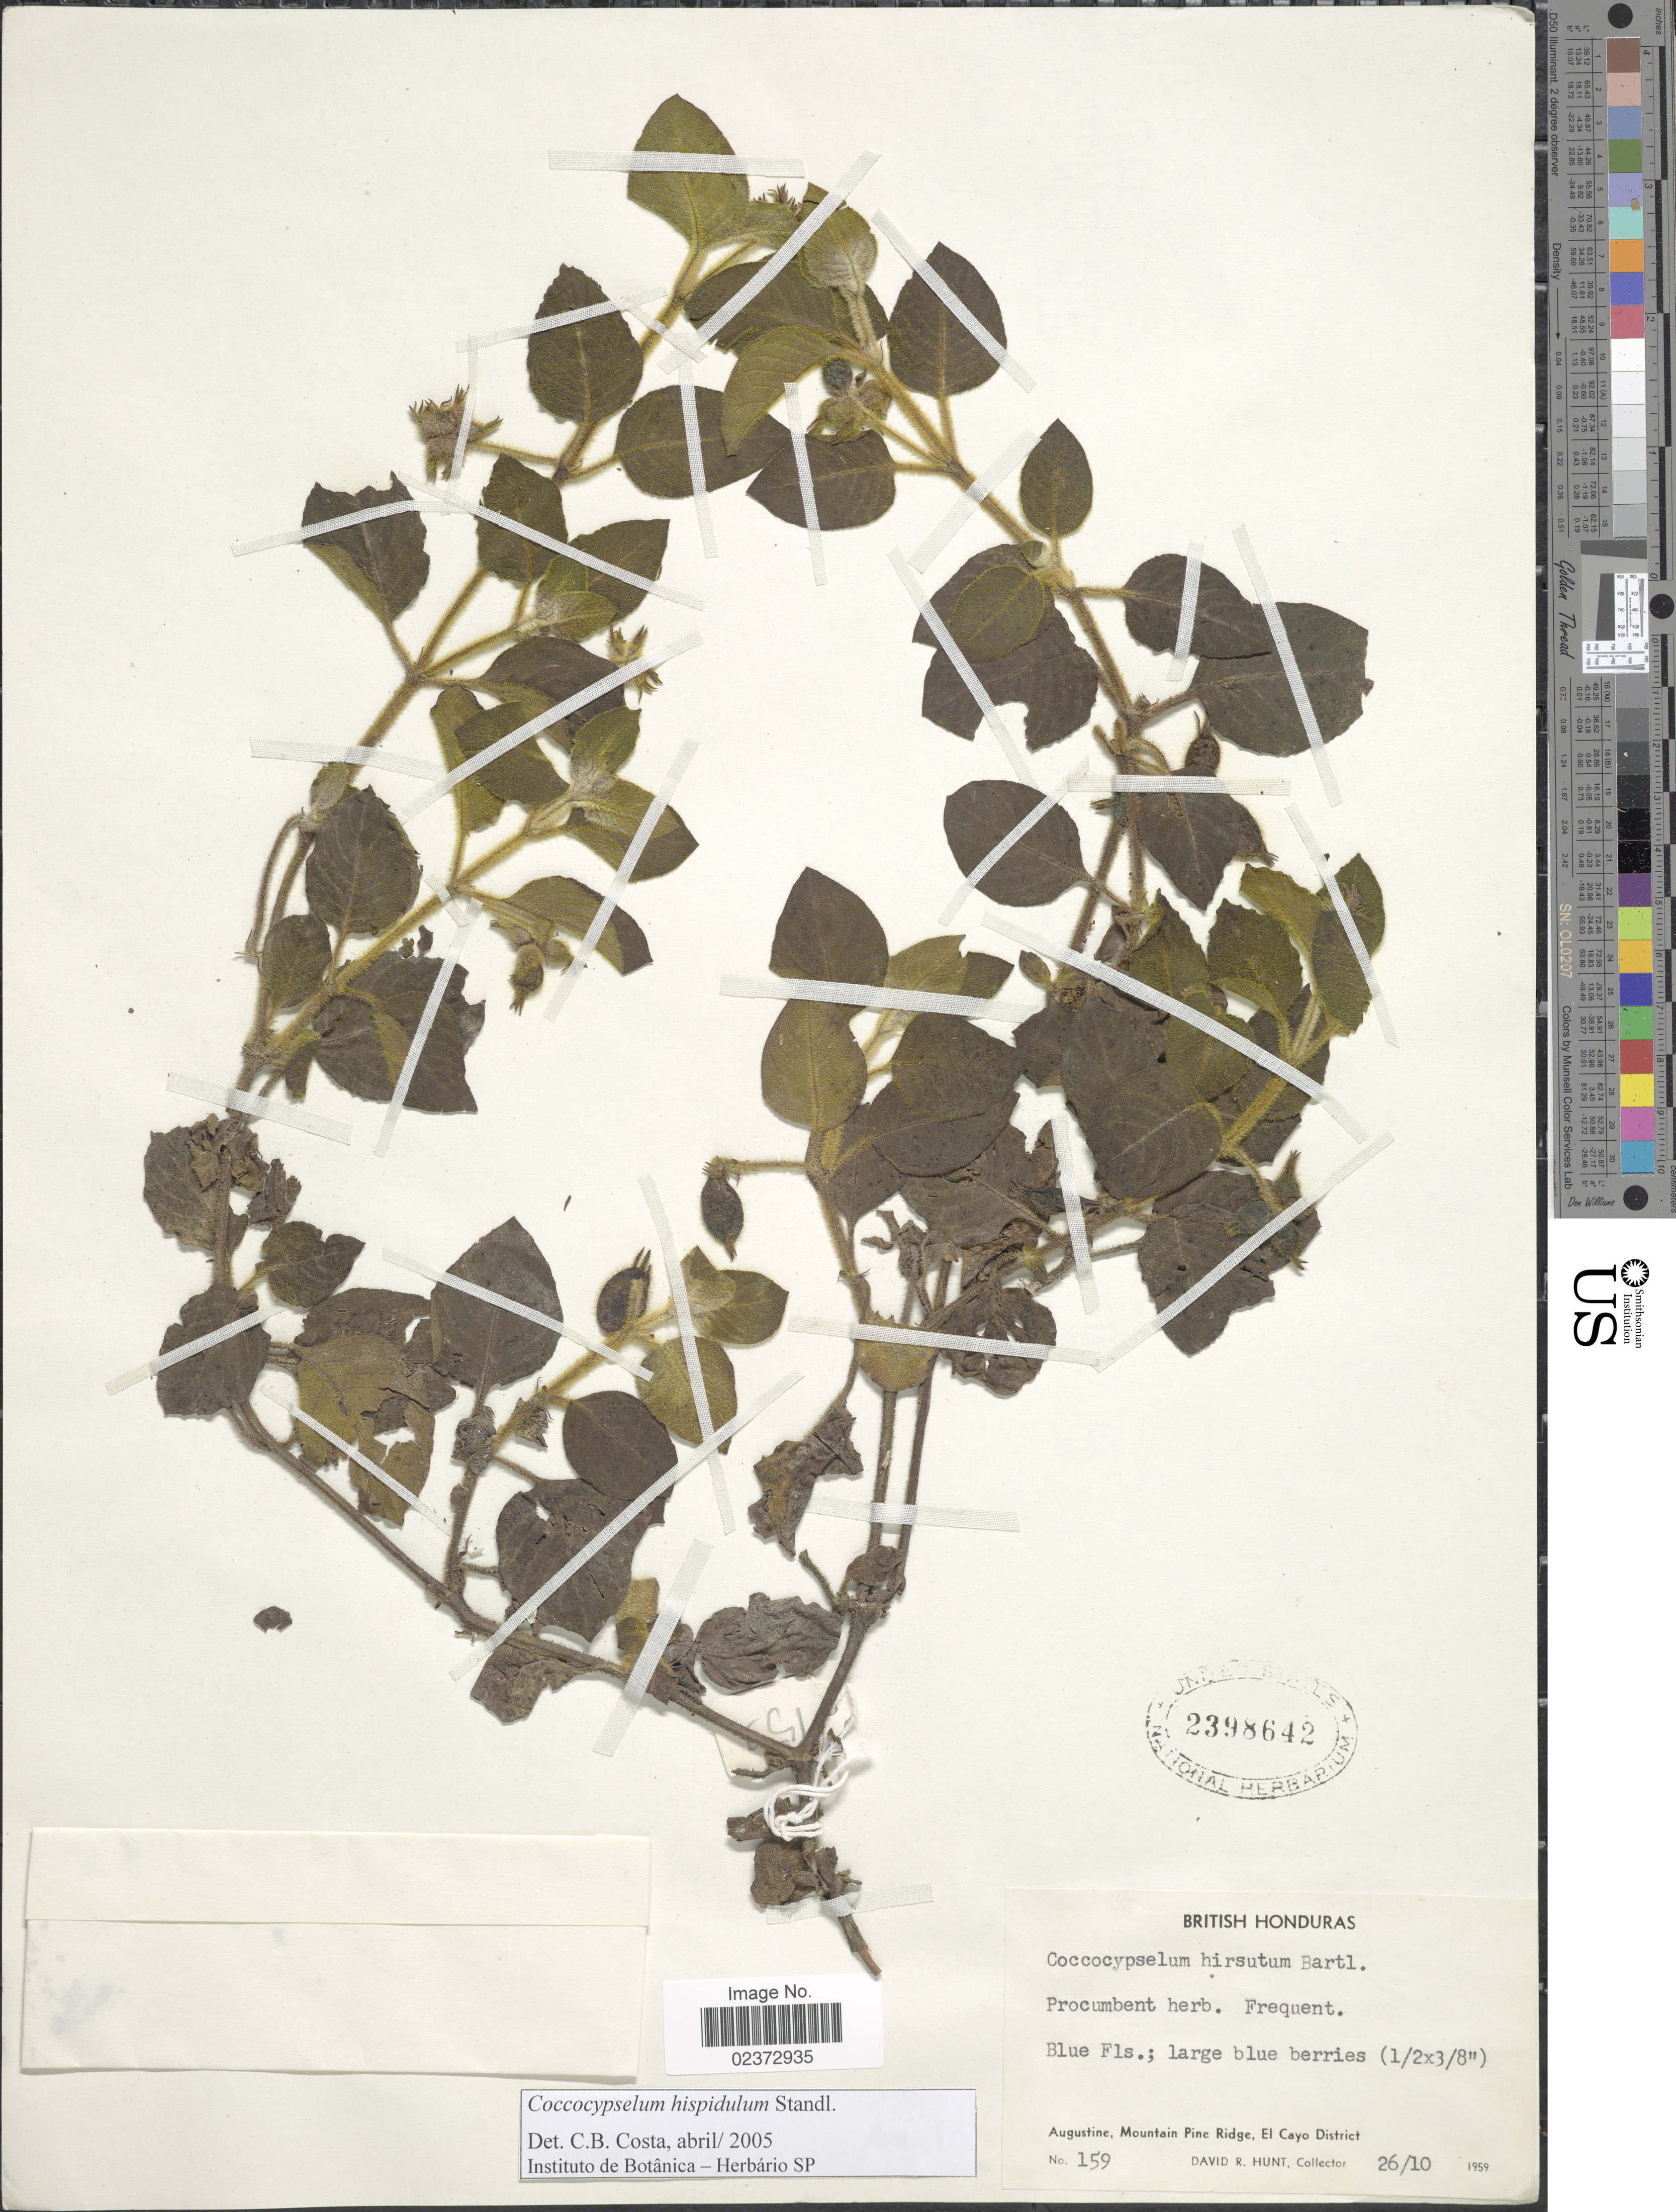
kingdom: Plantae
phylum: Tracheophyta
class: Magnoliopsida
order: Gentianales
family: Rubiaceae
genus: Coccocypselum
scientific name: Coccocypselum hispidulum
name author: (Standl.) Standl.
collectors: D. R. Hunt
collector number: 159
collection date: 1959-10-26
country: Belize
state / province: Cayo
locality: British Honduras, Augustine, Mountain Pine Ridge, El Cayo District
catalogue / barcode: US 2398642